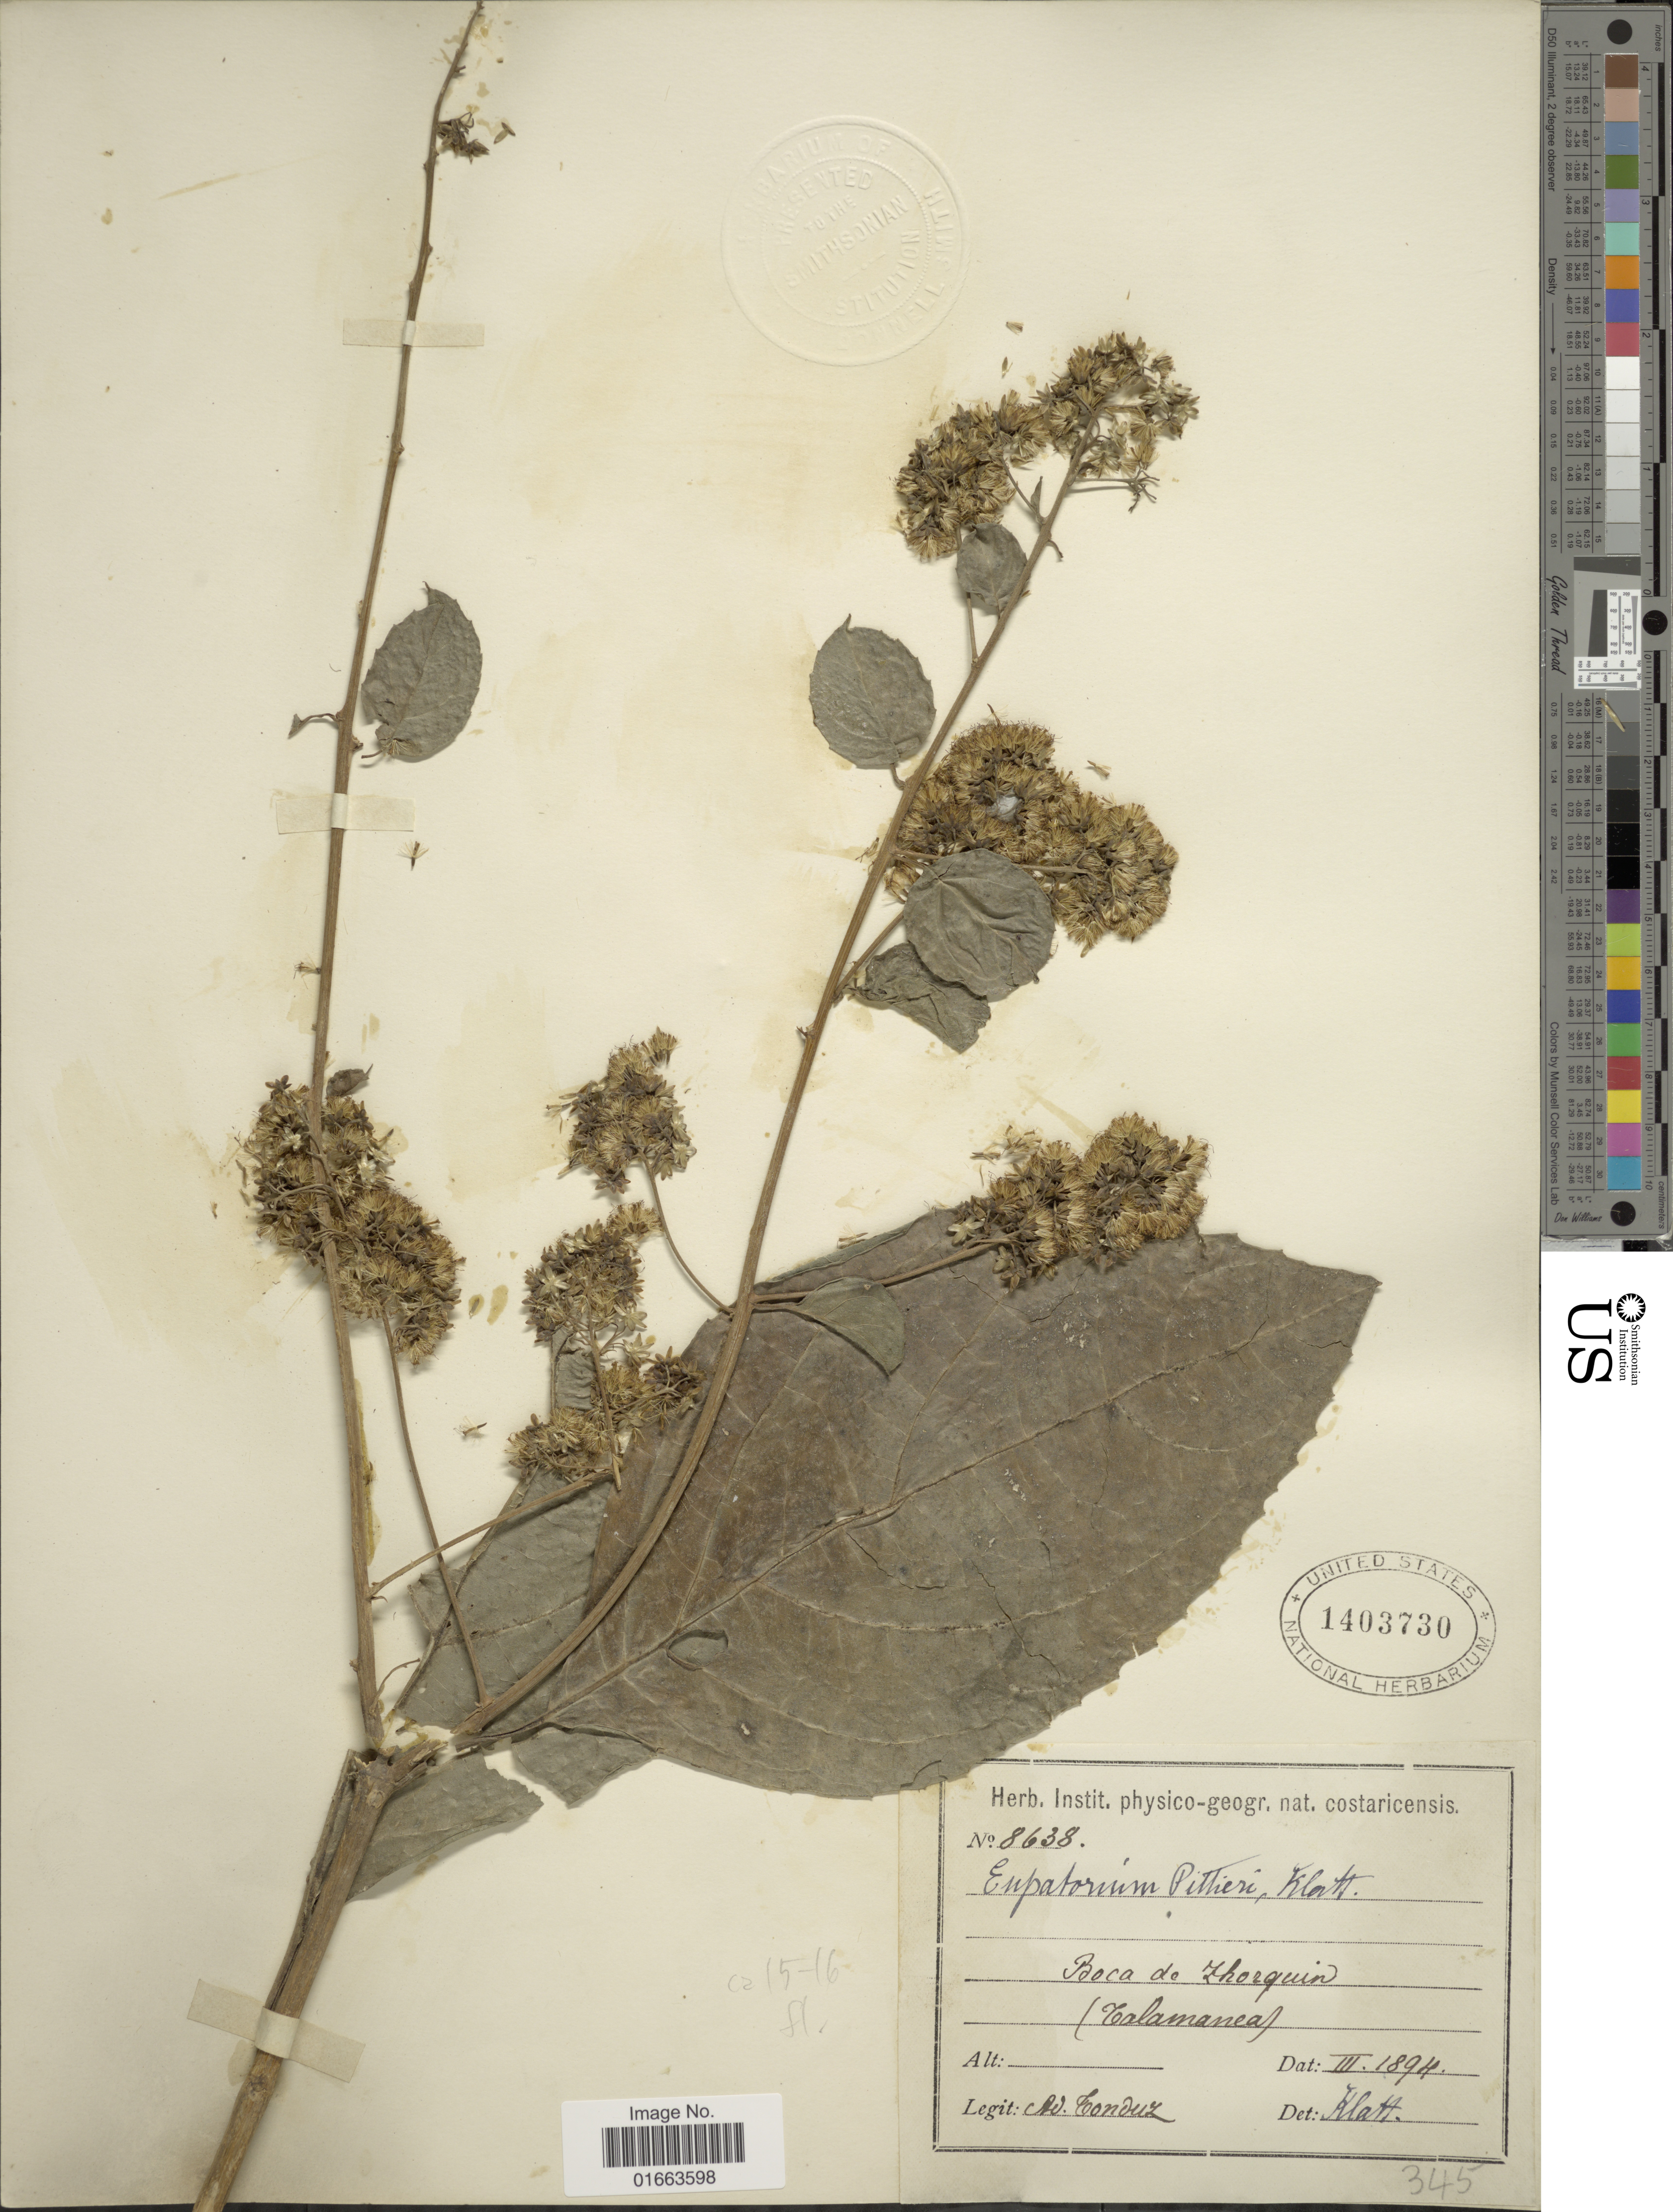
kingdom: Plantae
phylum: Tracheophyta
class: Magnoliopsida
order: Asterales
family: Asteraceae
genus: Koanophyllon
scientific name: Koanophyllon pittieri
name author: (Klatt) R.M. King & H. Rob.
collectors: A. Tonduz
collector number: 8638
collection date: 1894-03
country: Costa Rica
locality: Boca de Thorquin (Calamanea)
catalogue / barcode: US 1403730